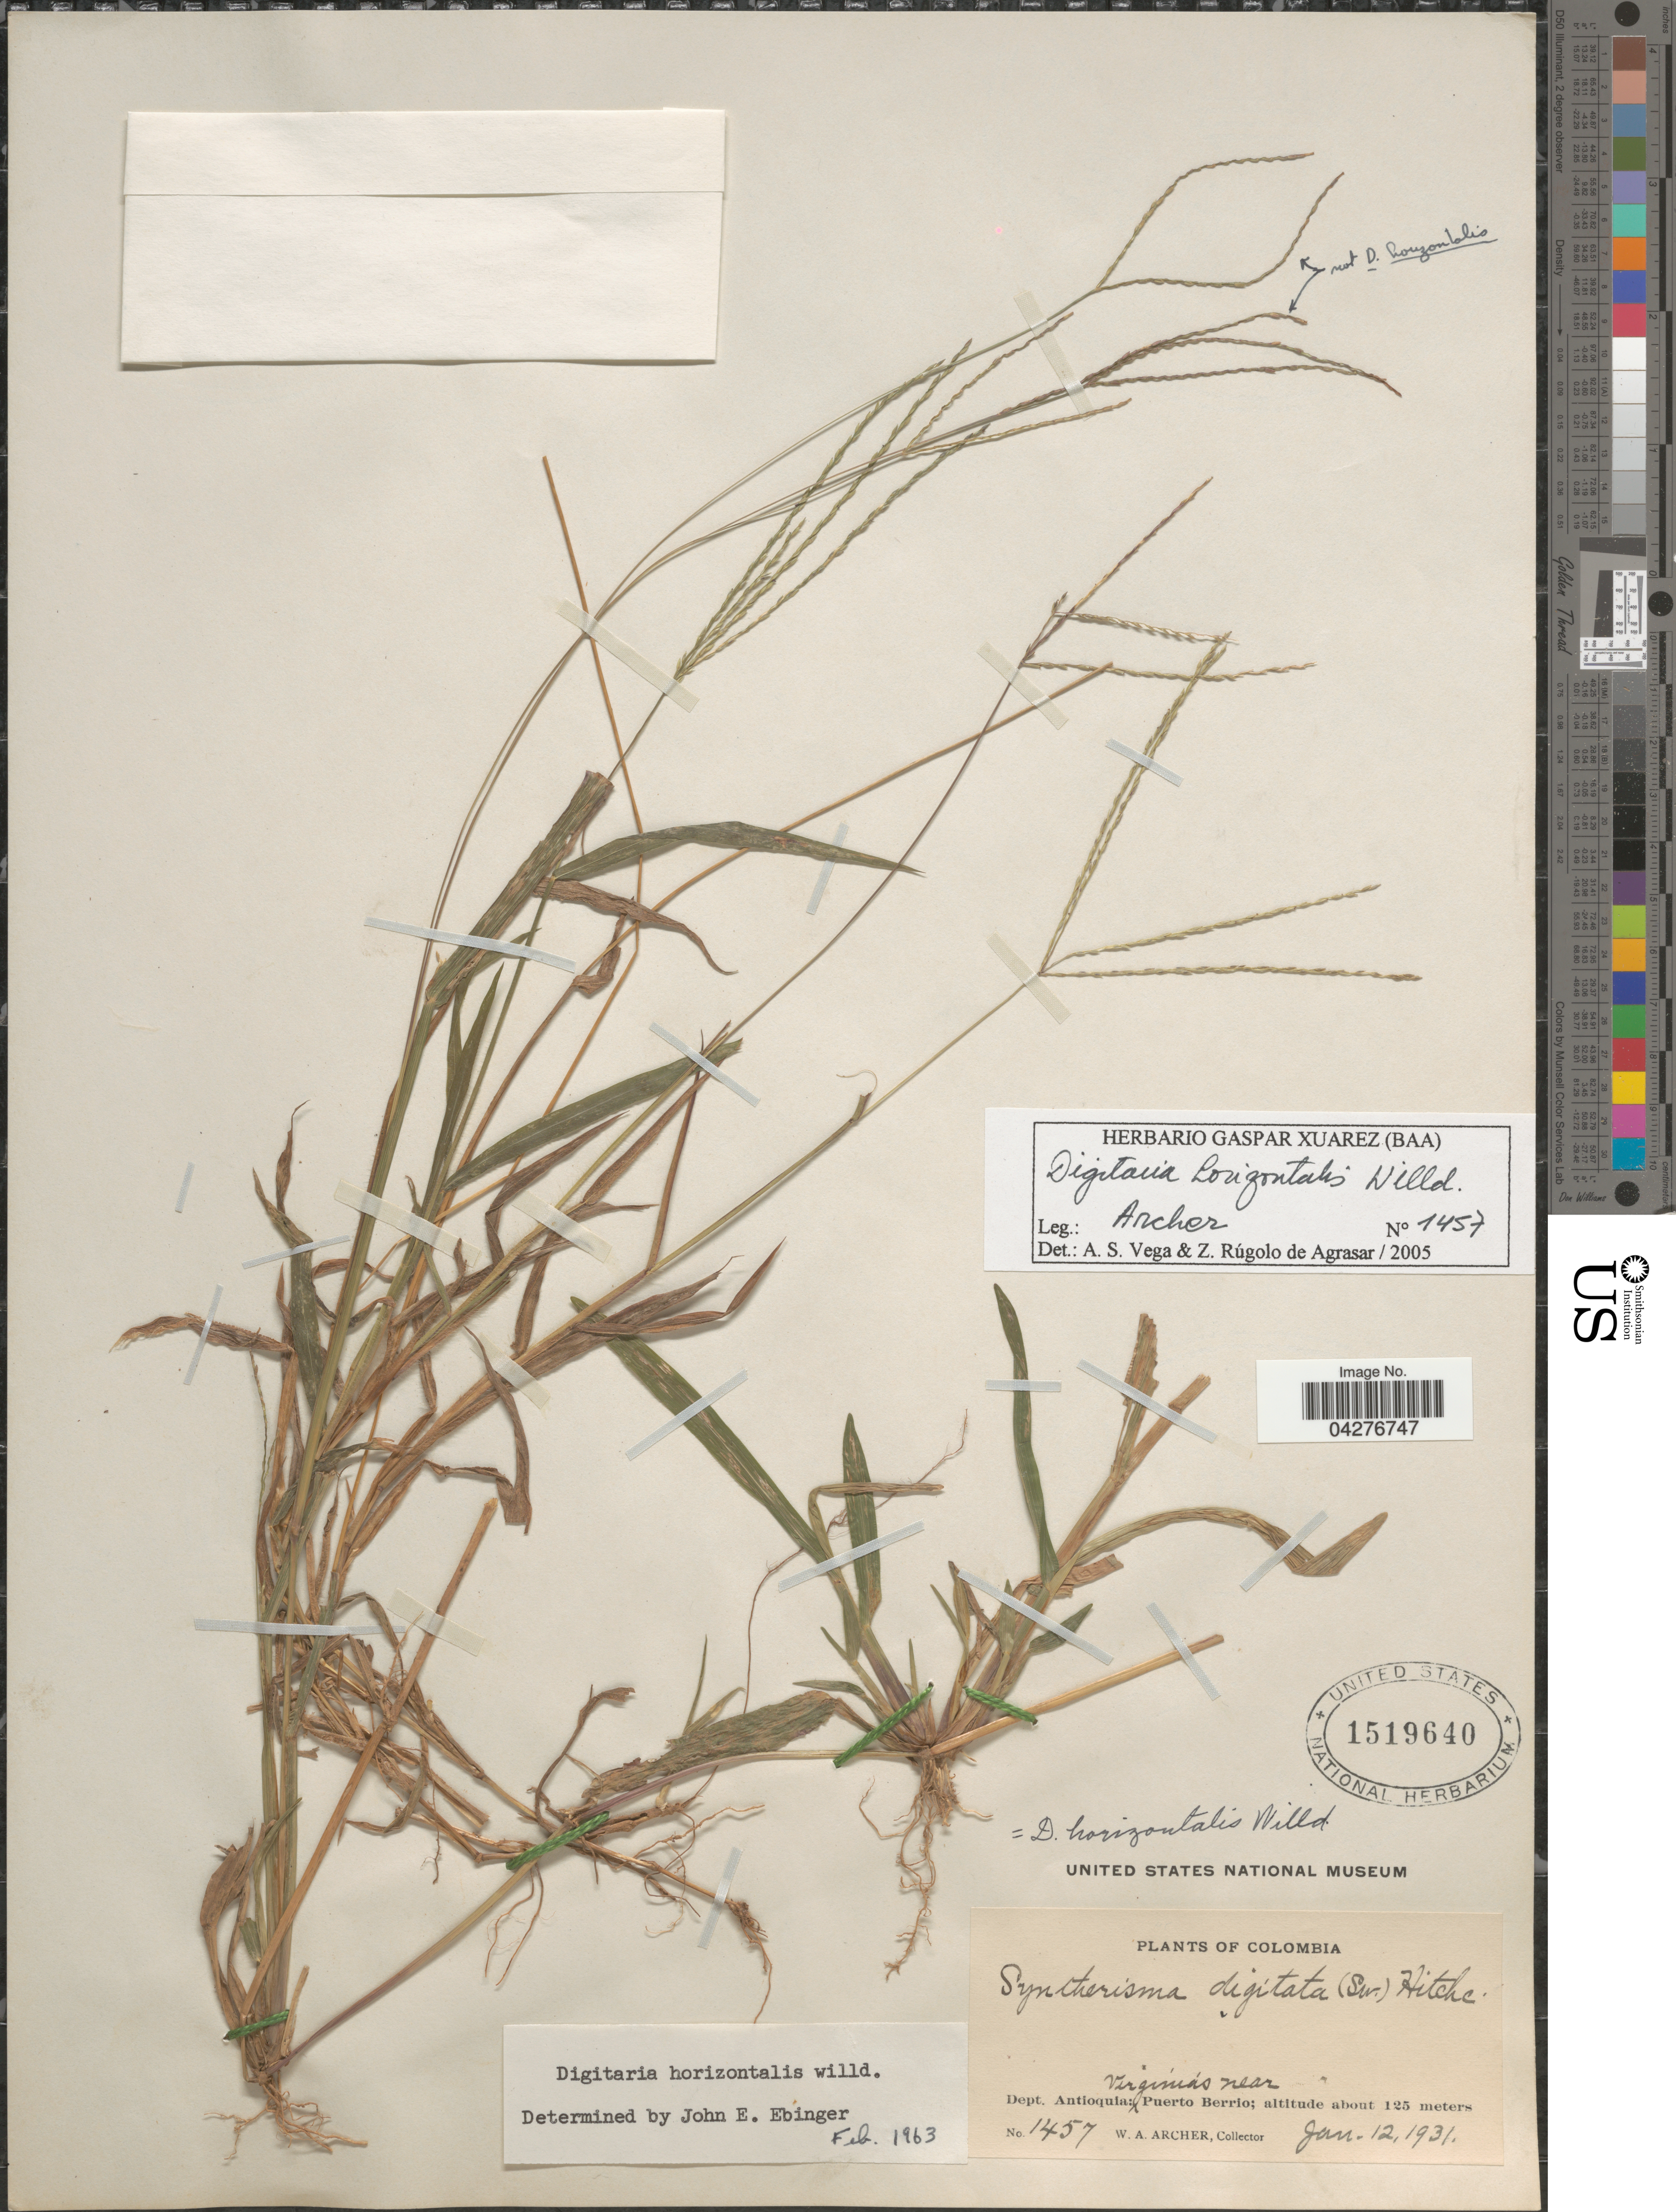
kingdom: Plantae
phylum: Tracheophyta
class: Liliopsida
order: Poales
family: Poaceae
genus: Digitaria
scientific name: Digitaria horizontalis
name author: Willd.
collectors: W. Archer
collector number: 1457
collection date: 1931-01-12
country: Colombia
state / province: Antioquia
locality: Dept. Antioquia: Virginiás near Puerto Berrio.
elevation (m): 125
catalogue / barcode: US 1519640